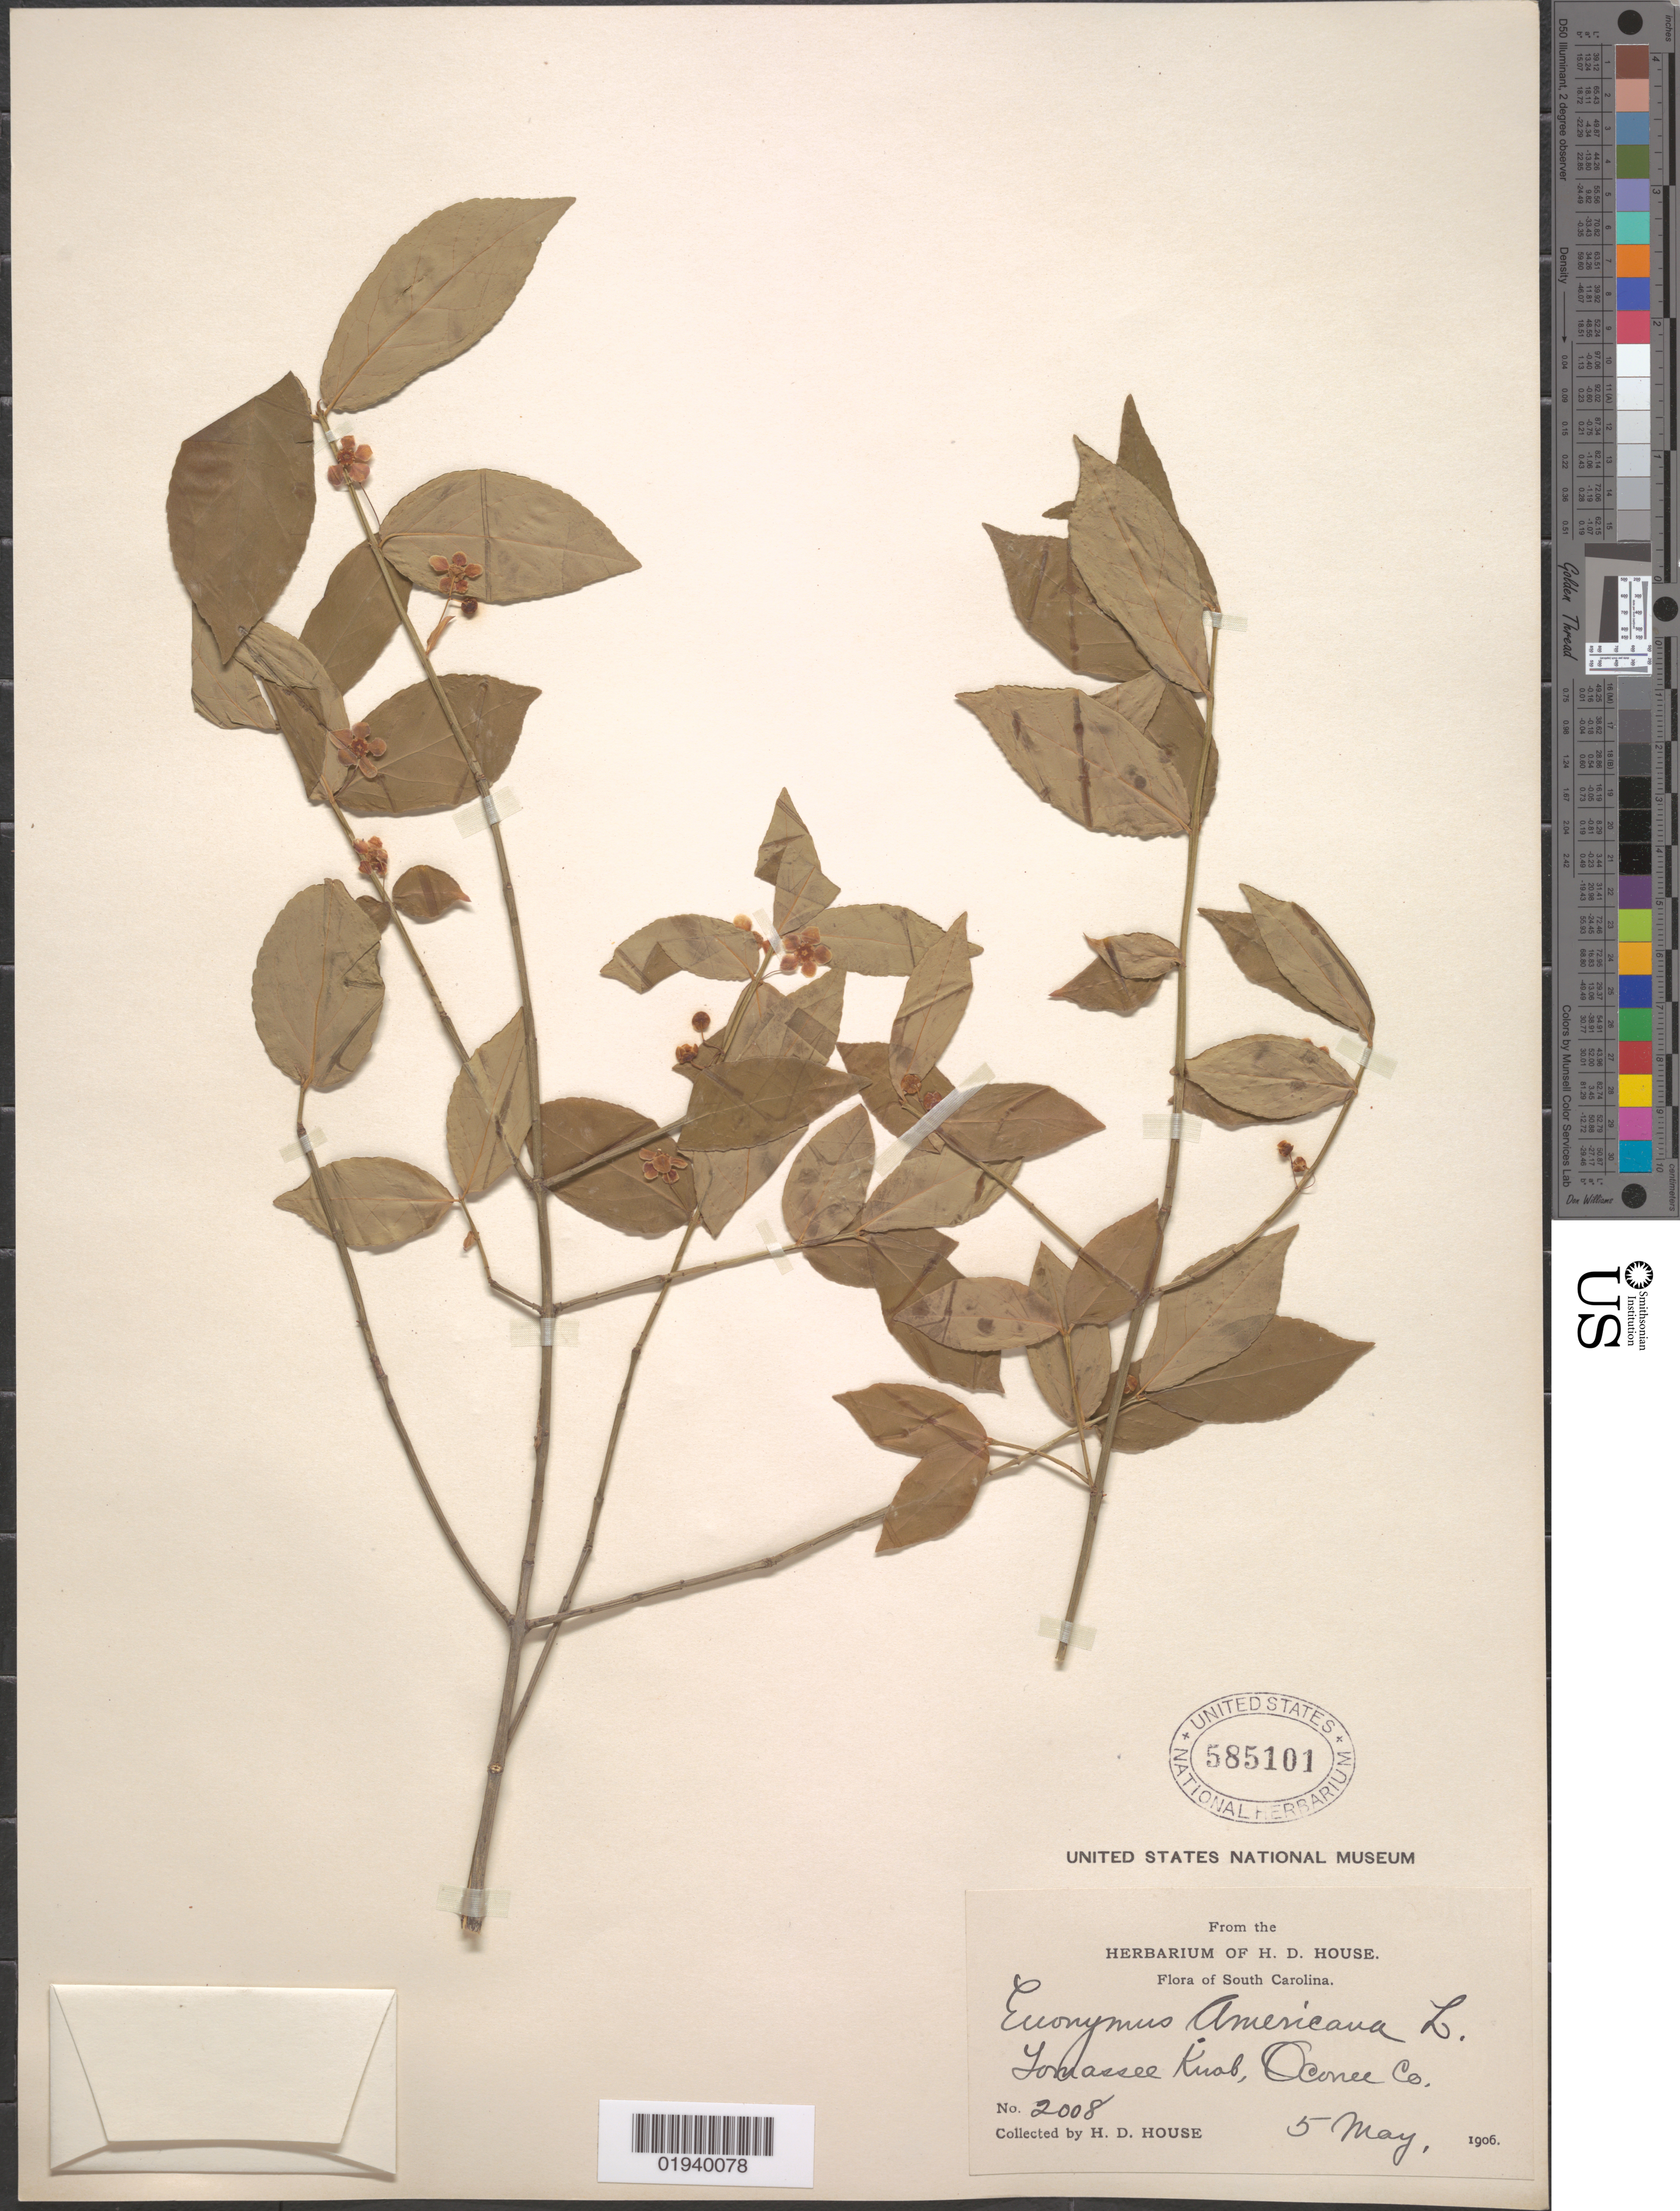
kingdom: Plantae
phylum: Tracheophyta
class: Magnoliopsida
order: Celastrales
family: Celastraceae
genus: Euonymus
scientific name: Euonymus americanus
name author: L.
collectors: H. D. House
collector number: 2008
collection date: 1906-05-05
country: United States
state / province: South Carolina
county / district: Oconee County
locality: Tomassee Knob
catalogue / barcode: US 585101